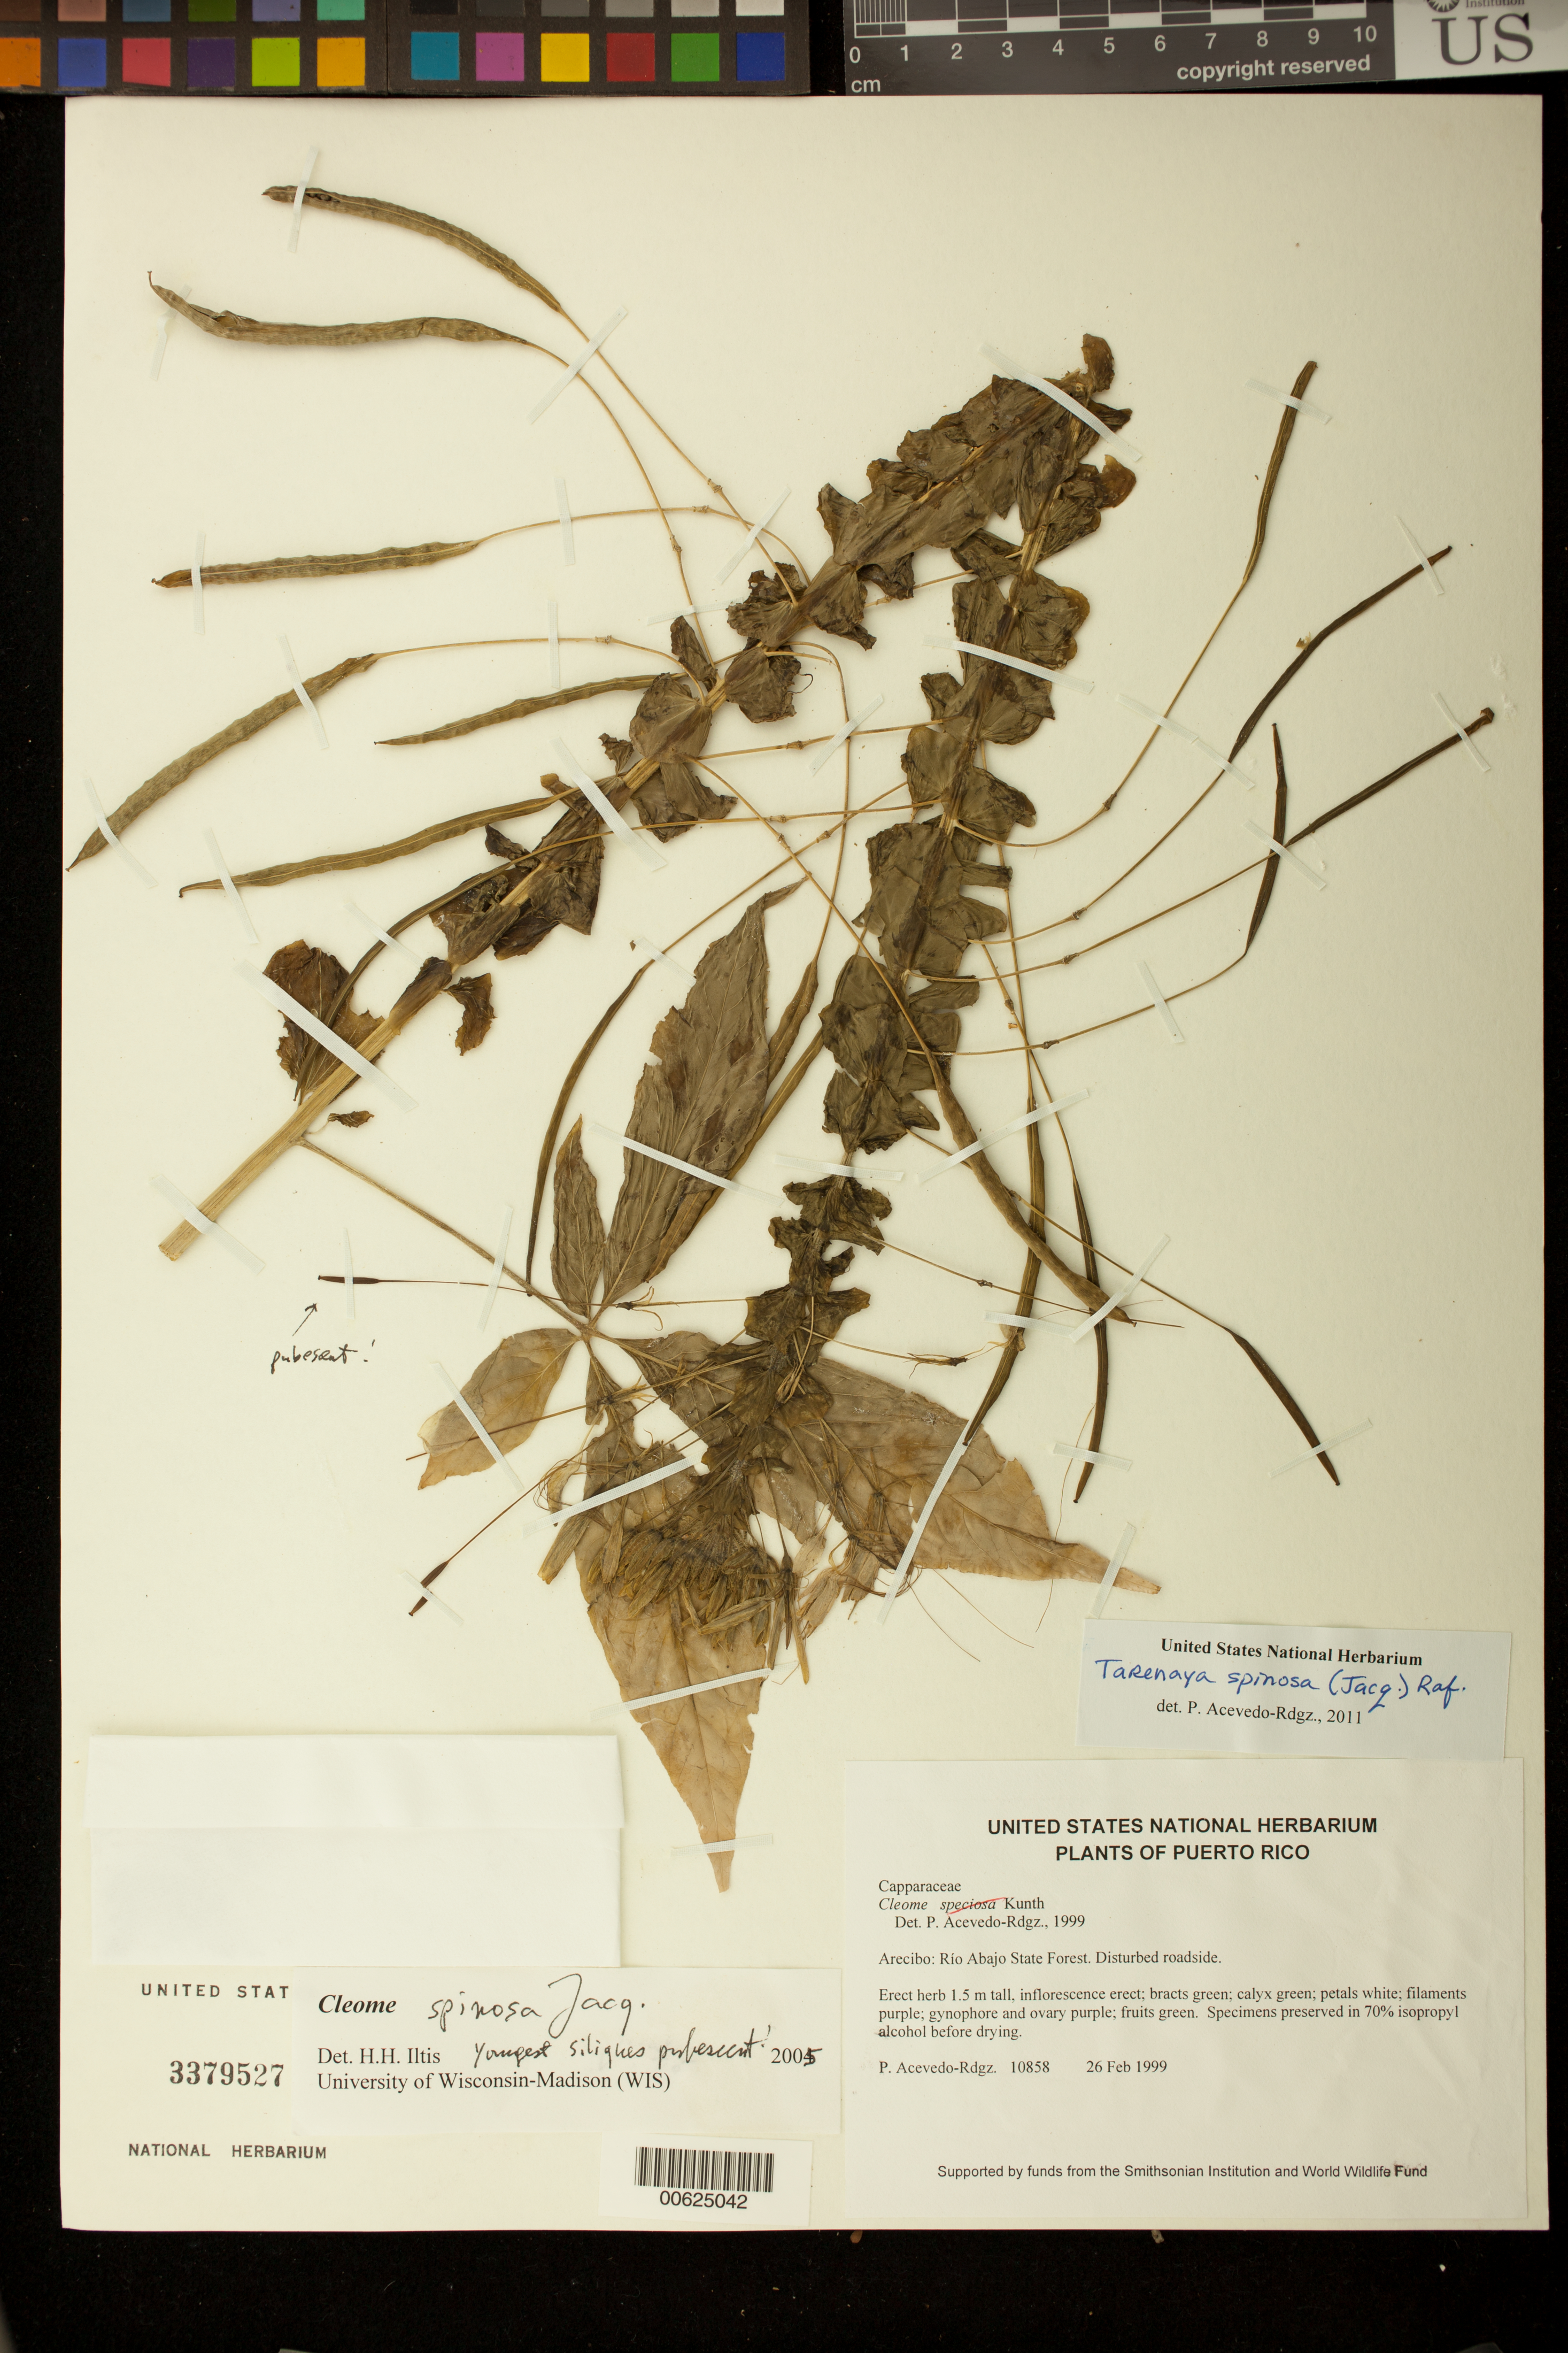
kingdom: Plantae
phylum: Tracheophyta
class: Magnoliopsida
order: Brassicales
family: Cleomaceae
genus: Tarenaya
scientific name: Tarenaya spinosa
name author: (Jacq.) Raf.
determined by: Acevedo-Rodríguez, P., (BOT), Smithsonian Institution - National Museum of Natural History (UNITED STATES)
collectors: P. Acevedo-Rodr.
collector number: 10858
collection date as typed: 26 Feb 1999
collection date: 1999-02-26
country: Puerto Rico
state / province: Arecibo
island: Puerto Rico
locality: Arecibo; Río Abajo State Forest.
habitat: Disturbed roadside.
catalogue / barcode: US 3379527